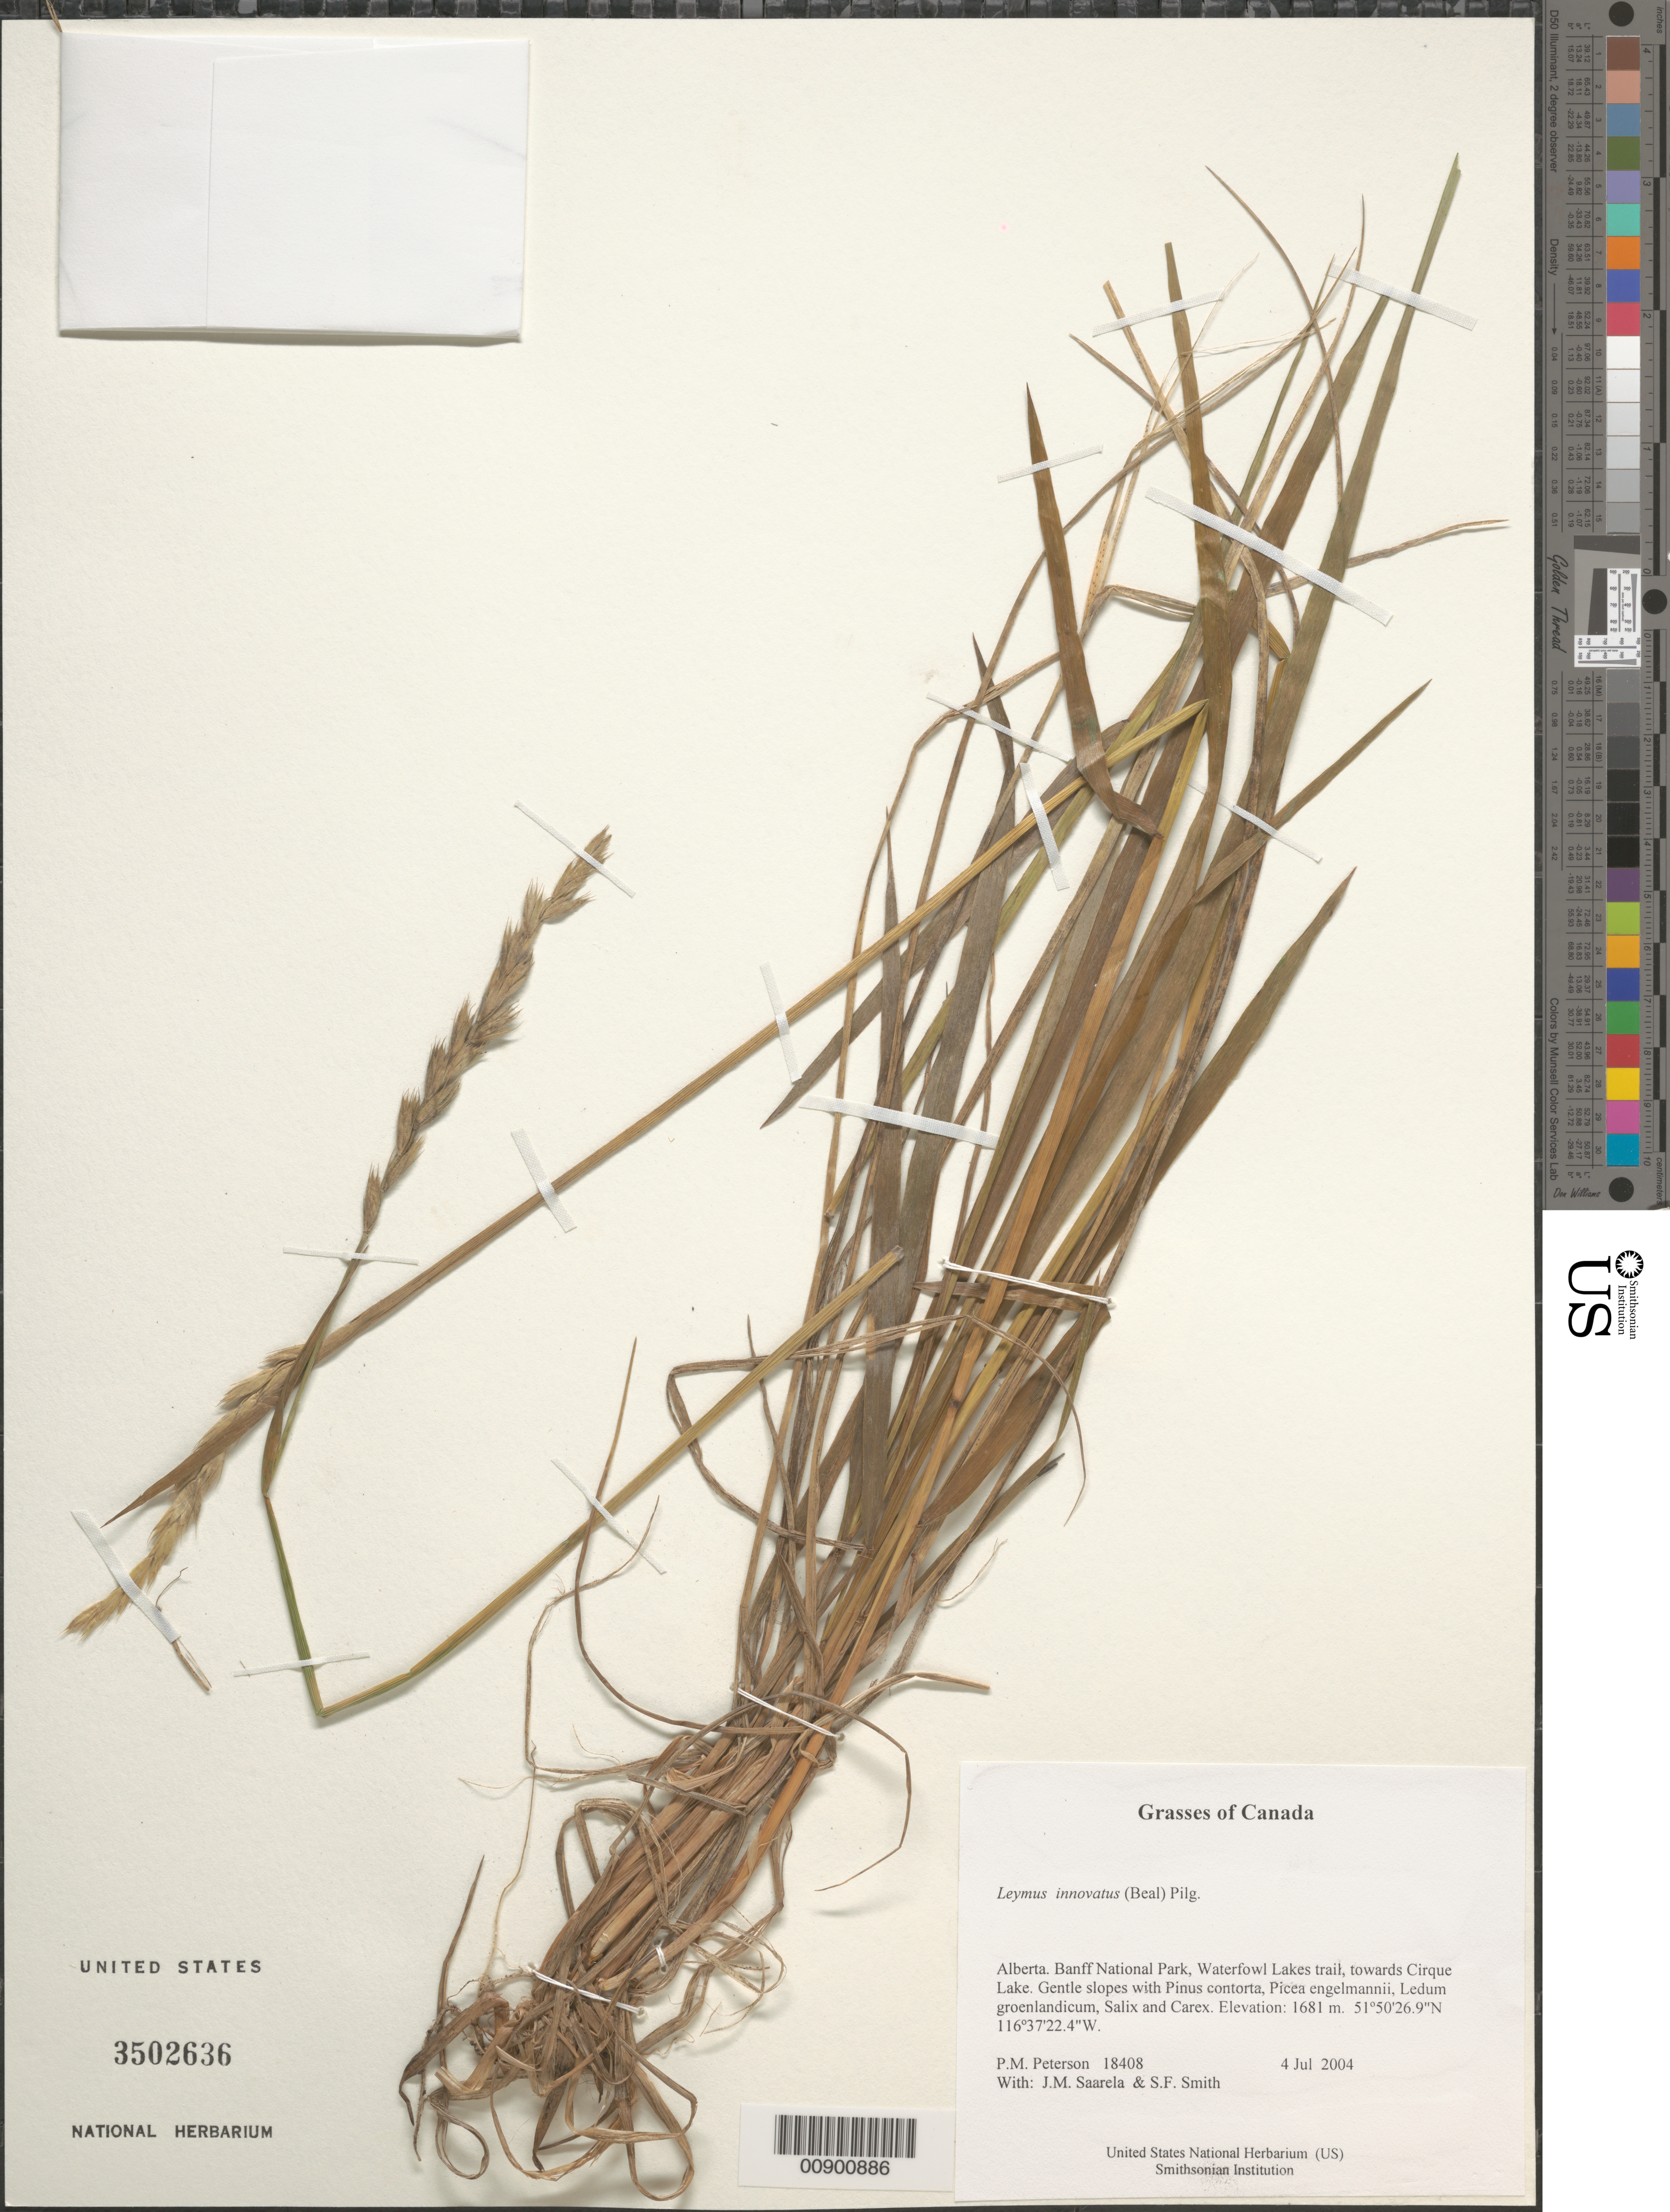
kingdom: Plantae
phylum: Tracheophyta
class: Liliopsida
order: Poales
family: Poaceae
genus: Leymus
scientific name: Leymus innovatus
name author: (W.J. Beal) Pilg.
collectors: P. M. Peterson, J. Saarela & S.F. Smith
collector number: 18408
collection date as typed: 04 Jul 2004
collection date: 2004-07-04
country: Canada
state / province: Alberta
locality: Banff National Park, Waterfowl Lakes trail, towards Cirque Lake. Gentle slopes with Pinus contorta, Picea engelmannii, Ledum groenlandicum, Salix and Carex.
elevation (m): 1681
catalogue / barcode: US 3502636